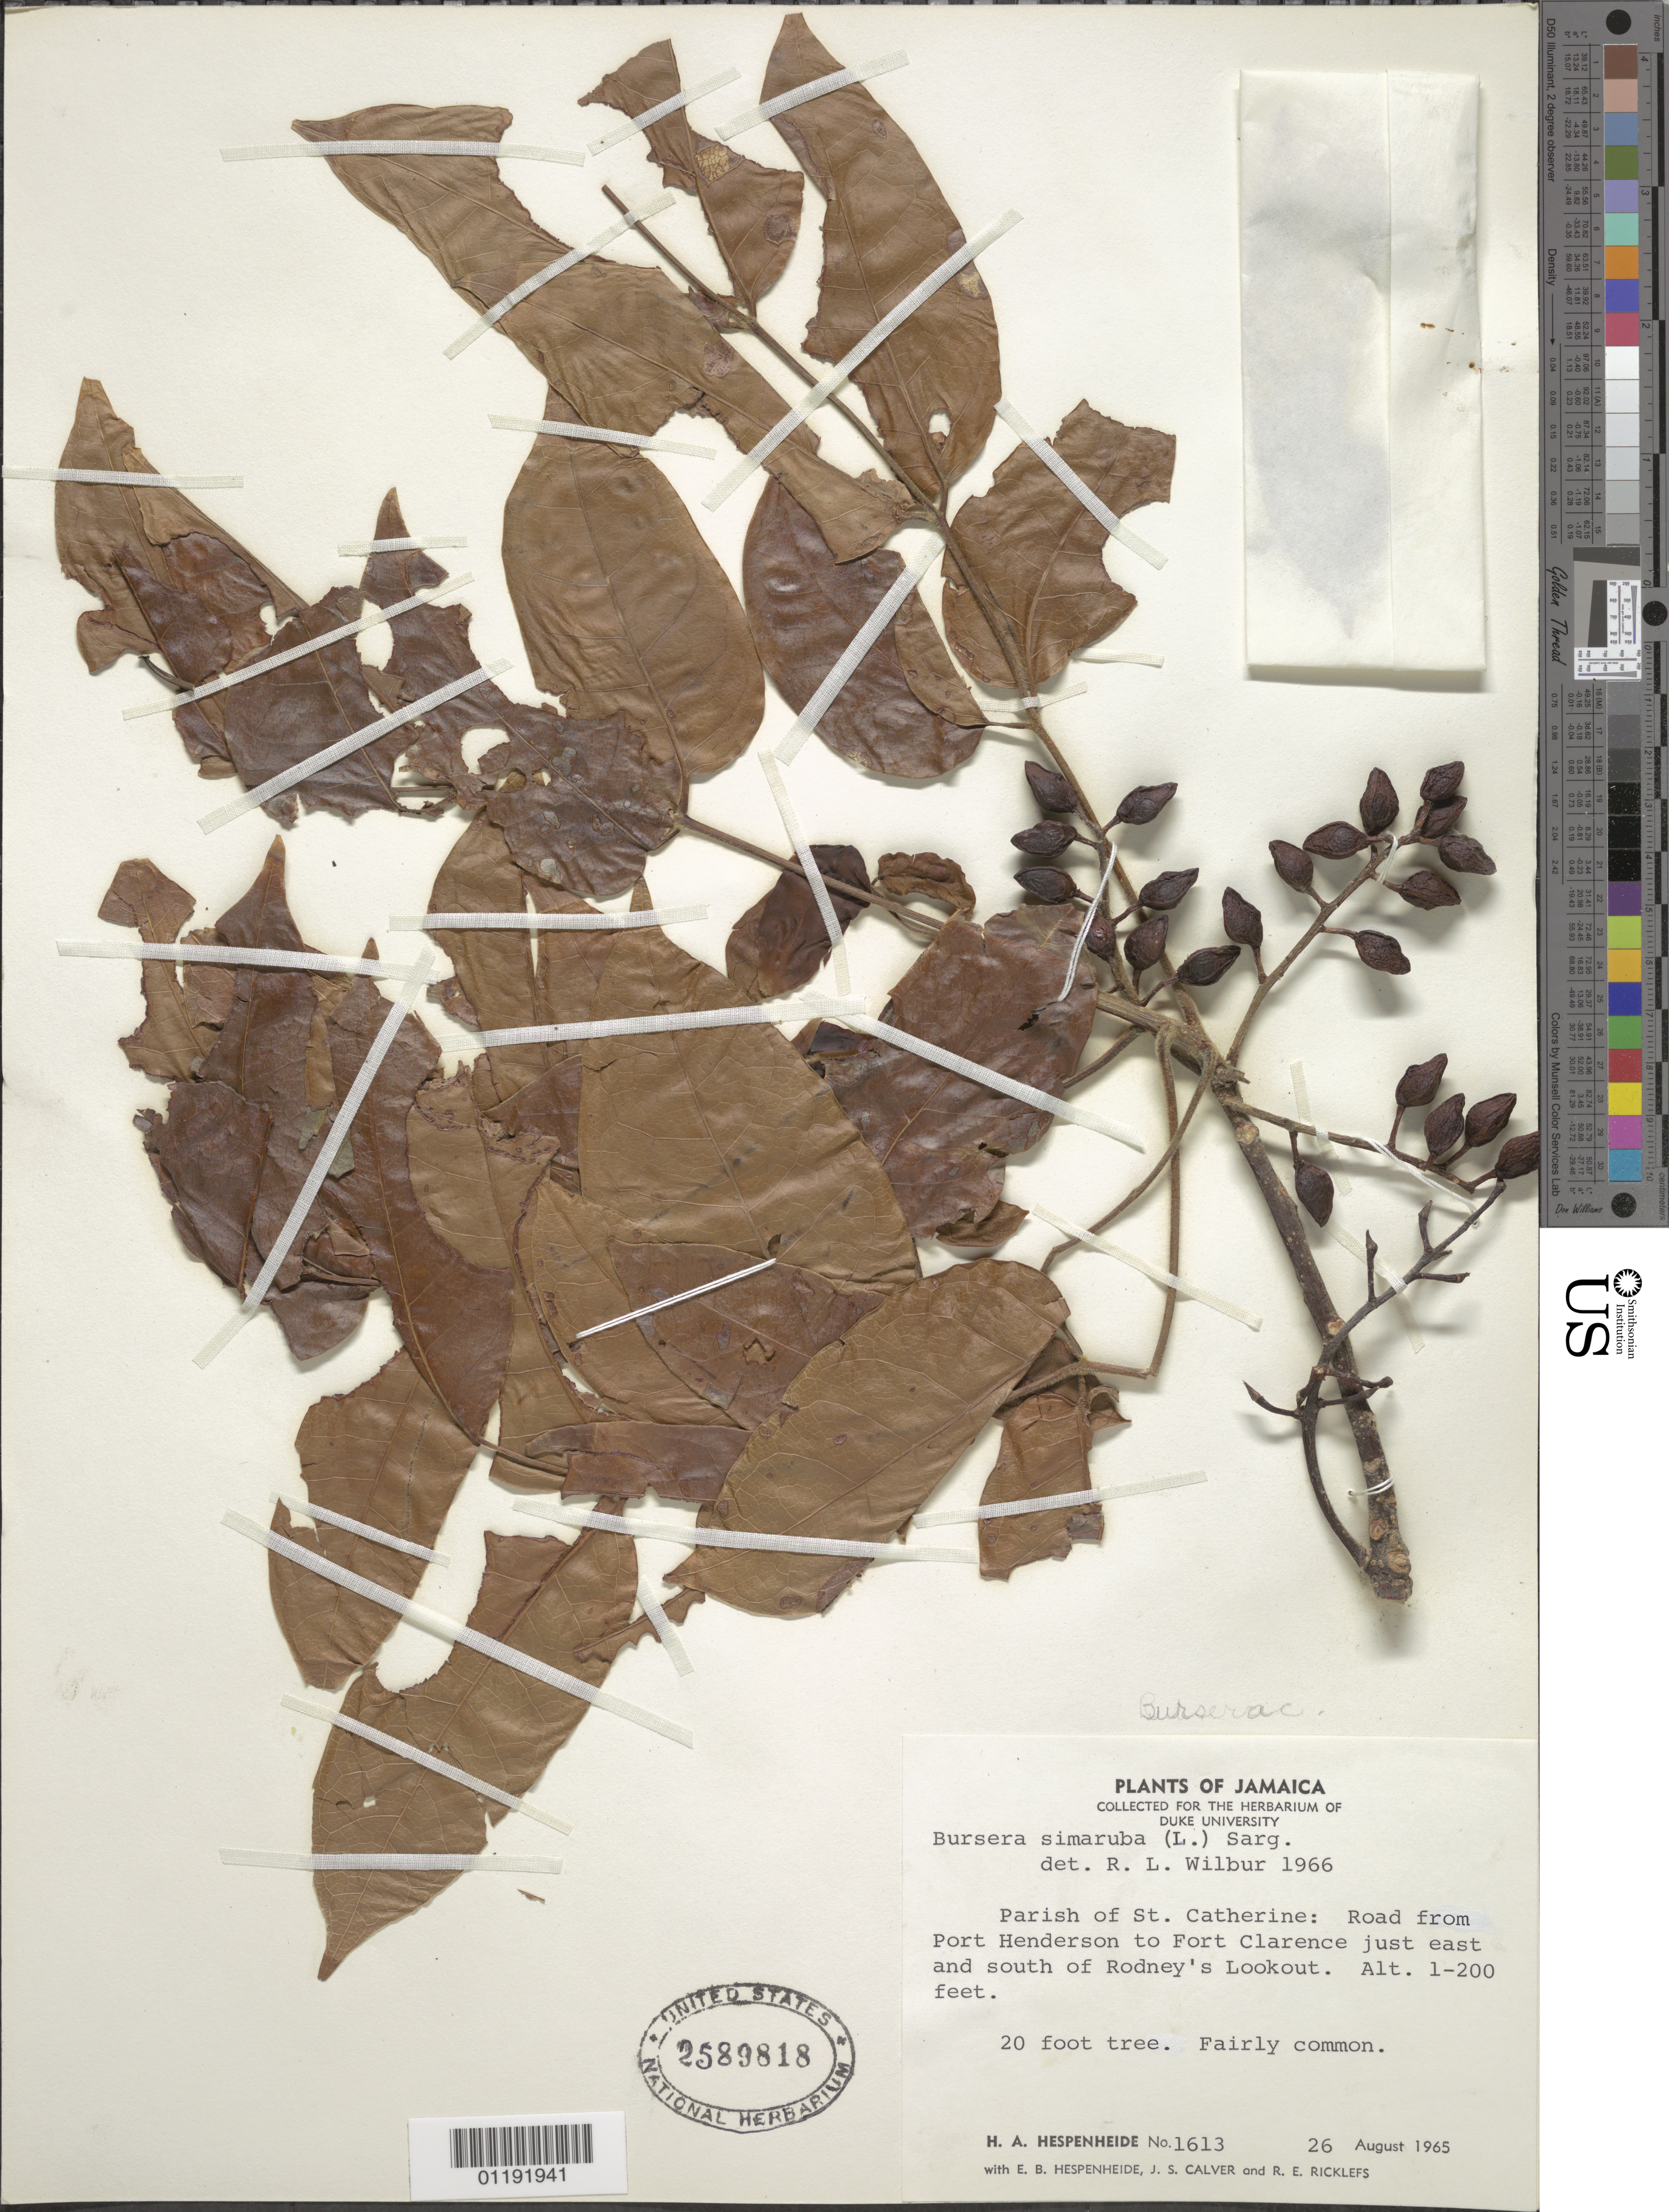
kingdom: Plantae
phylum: Tracheophyta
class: Magnoliopsida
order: Sapindales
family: Burseraceae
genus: Bursera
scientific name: Bursera simaruba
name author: (L.) Sarg.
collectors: H. A. Hespenheide, E. Hespenheide, J. Calver & R. Ricklefs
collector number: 1613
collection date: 1965-08-26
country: Jamaica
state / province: Saint Catherine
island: Jamaica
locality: Road from Port Henderson to Fort Clarence, just SE of Rodney's Lookout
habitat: Road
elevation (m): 0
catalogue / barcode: US 2589818